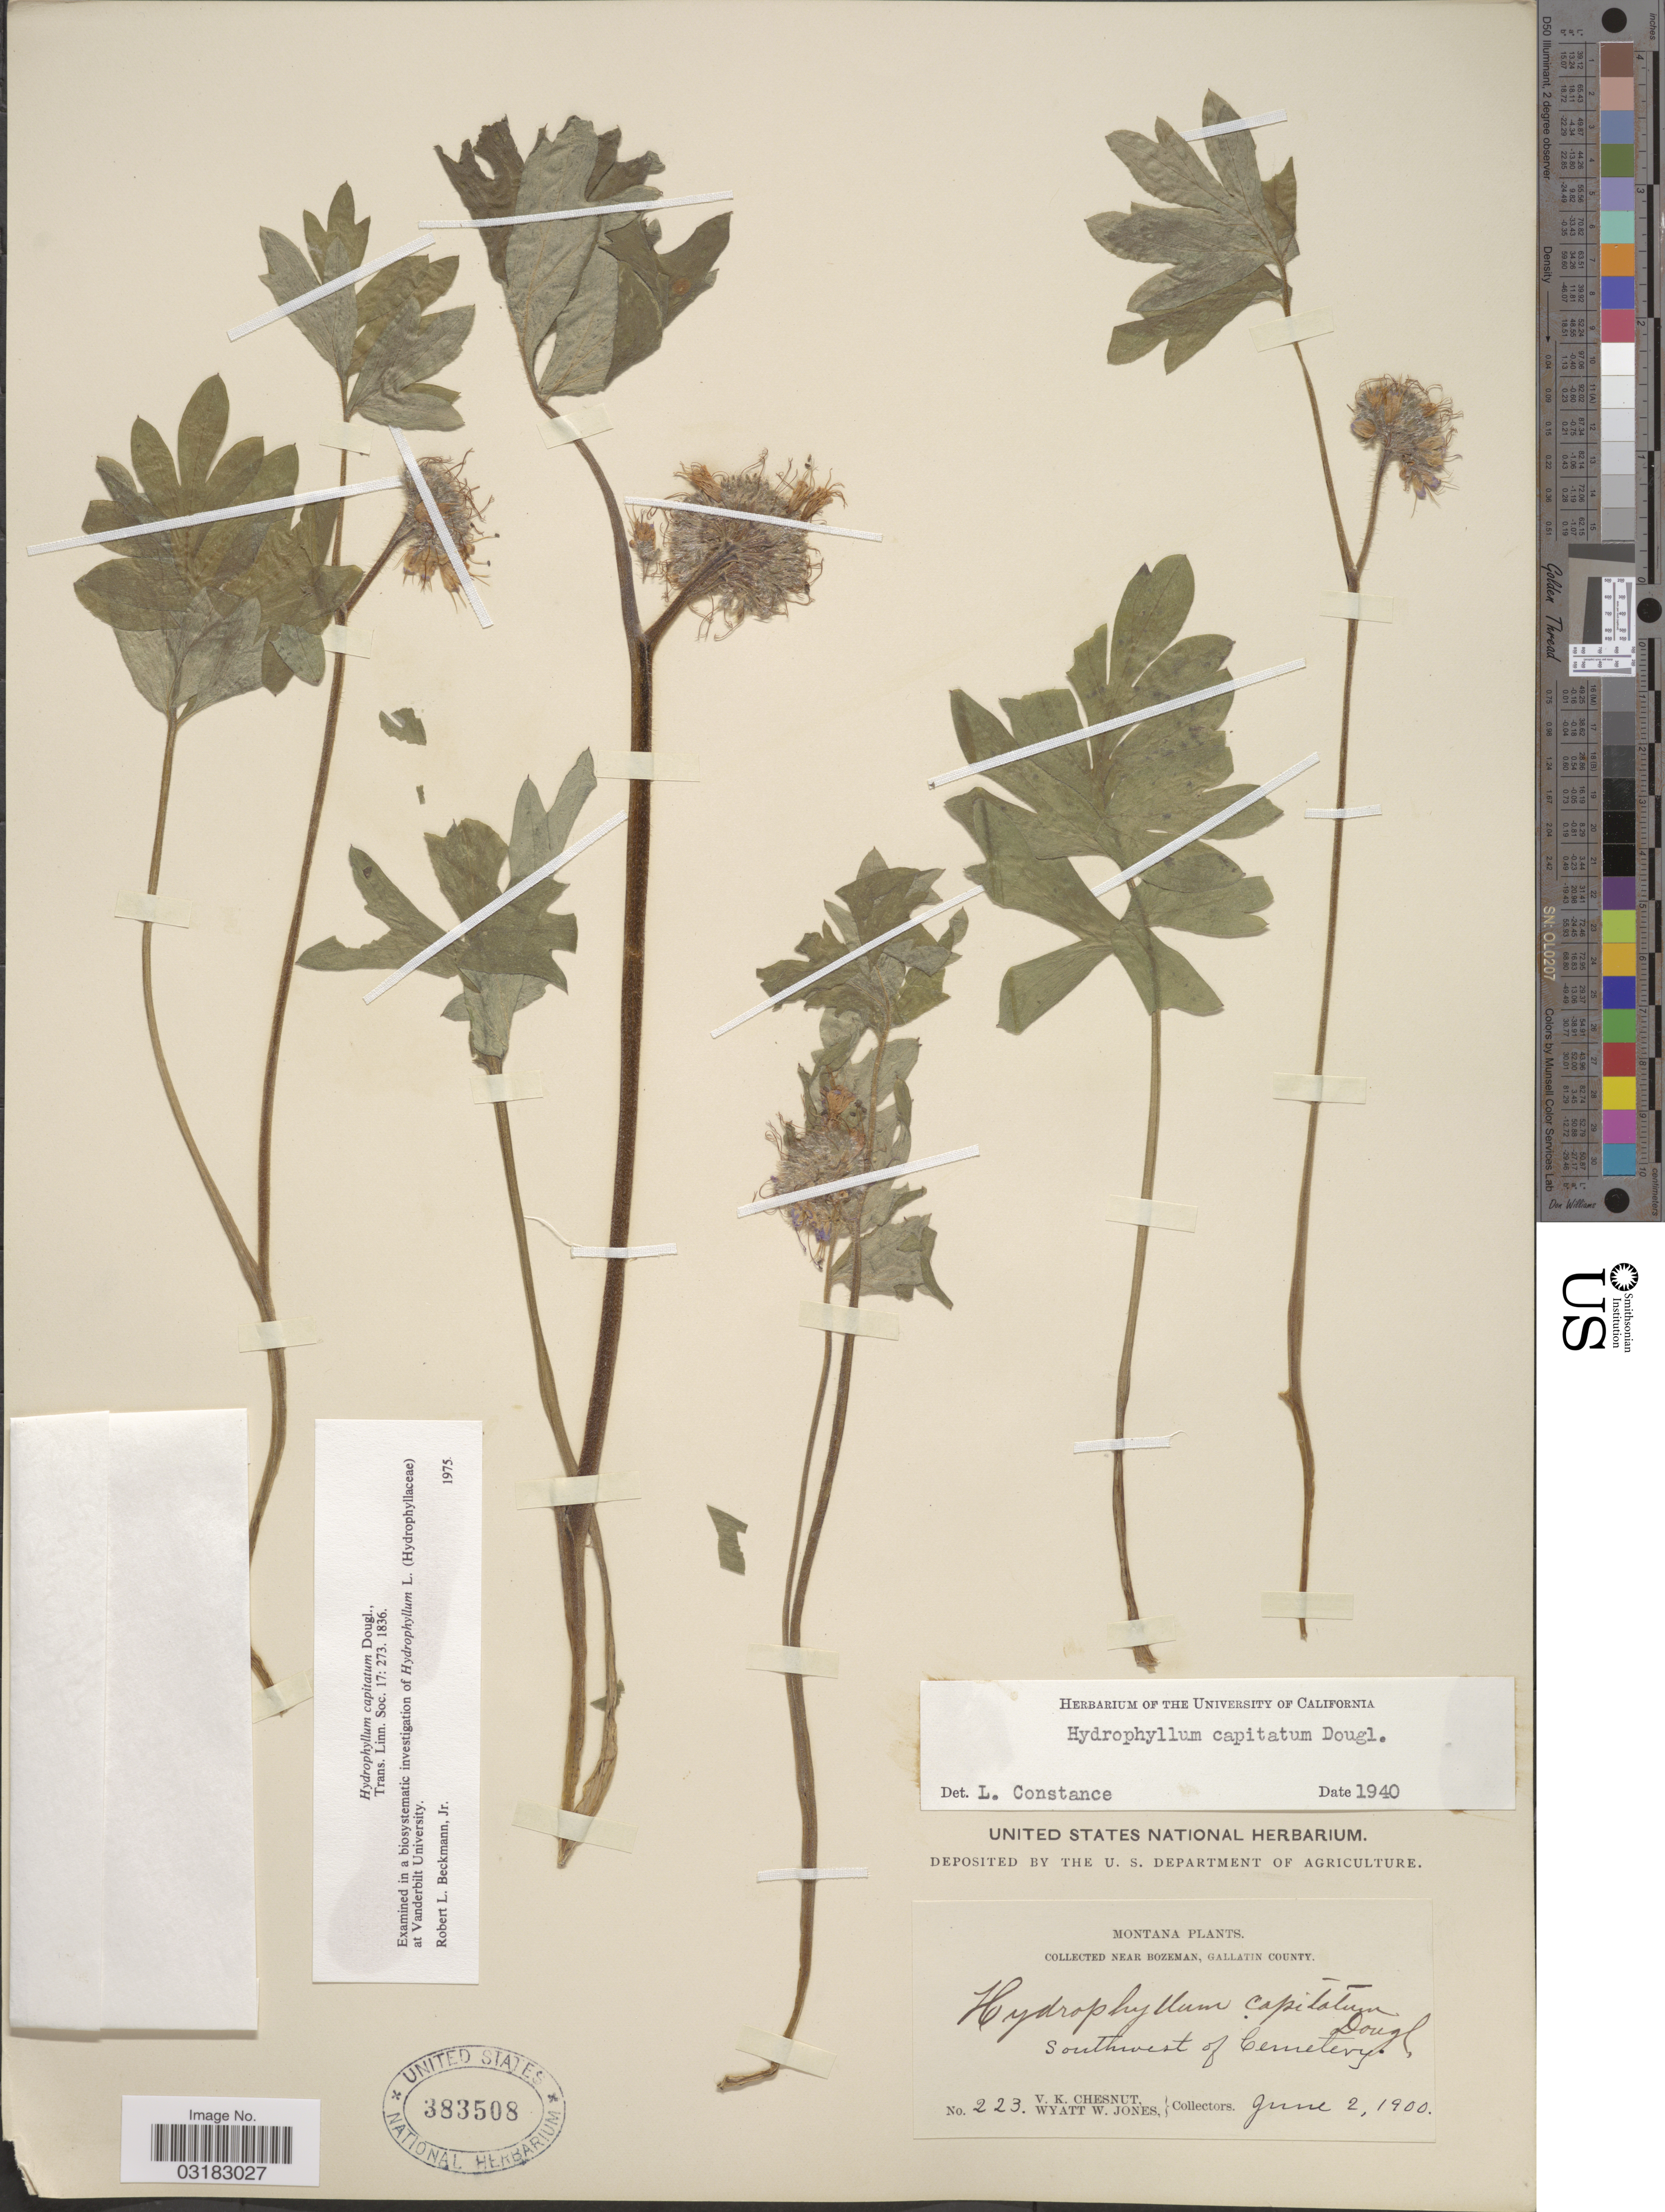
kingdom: Plantae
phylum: Tracheophyta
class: Magnoliopsida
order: Boraginales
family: Hydrophyllaceae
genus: Hydrophyllum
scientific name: Hydrophyllum capitatum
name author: Douglas ex Benth.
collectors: V. Chesnut & W. W. Jones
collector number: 223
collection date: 1900-06-02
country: United States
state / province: Montana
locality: Near Bozema, Gallatin County. Southwest of Cemetery.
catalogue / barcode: US 383508